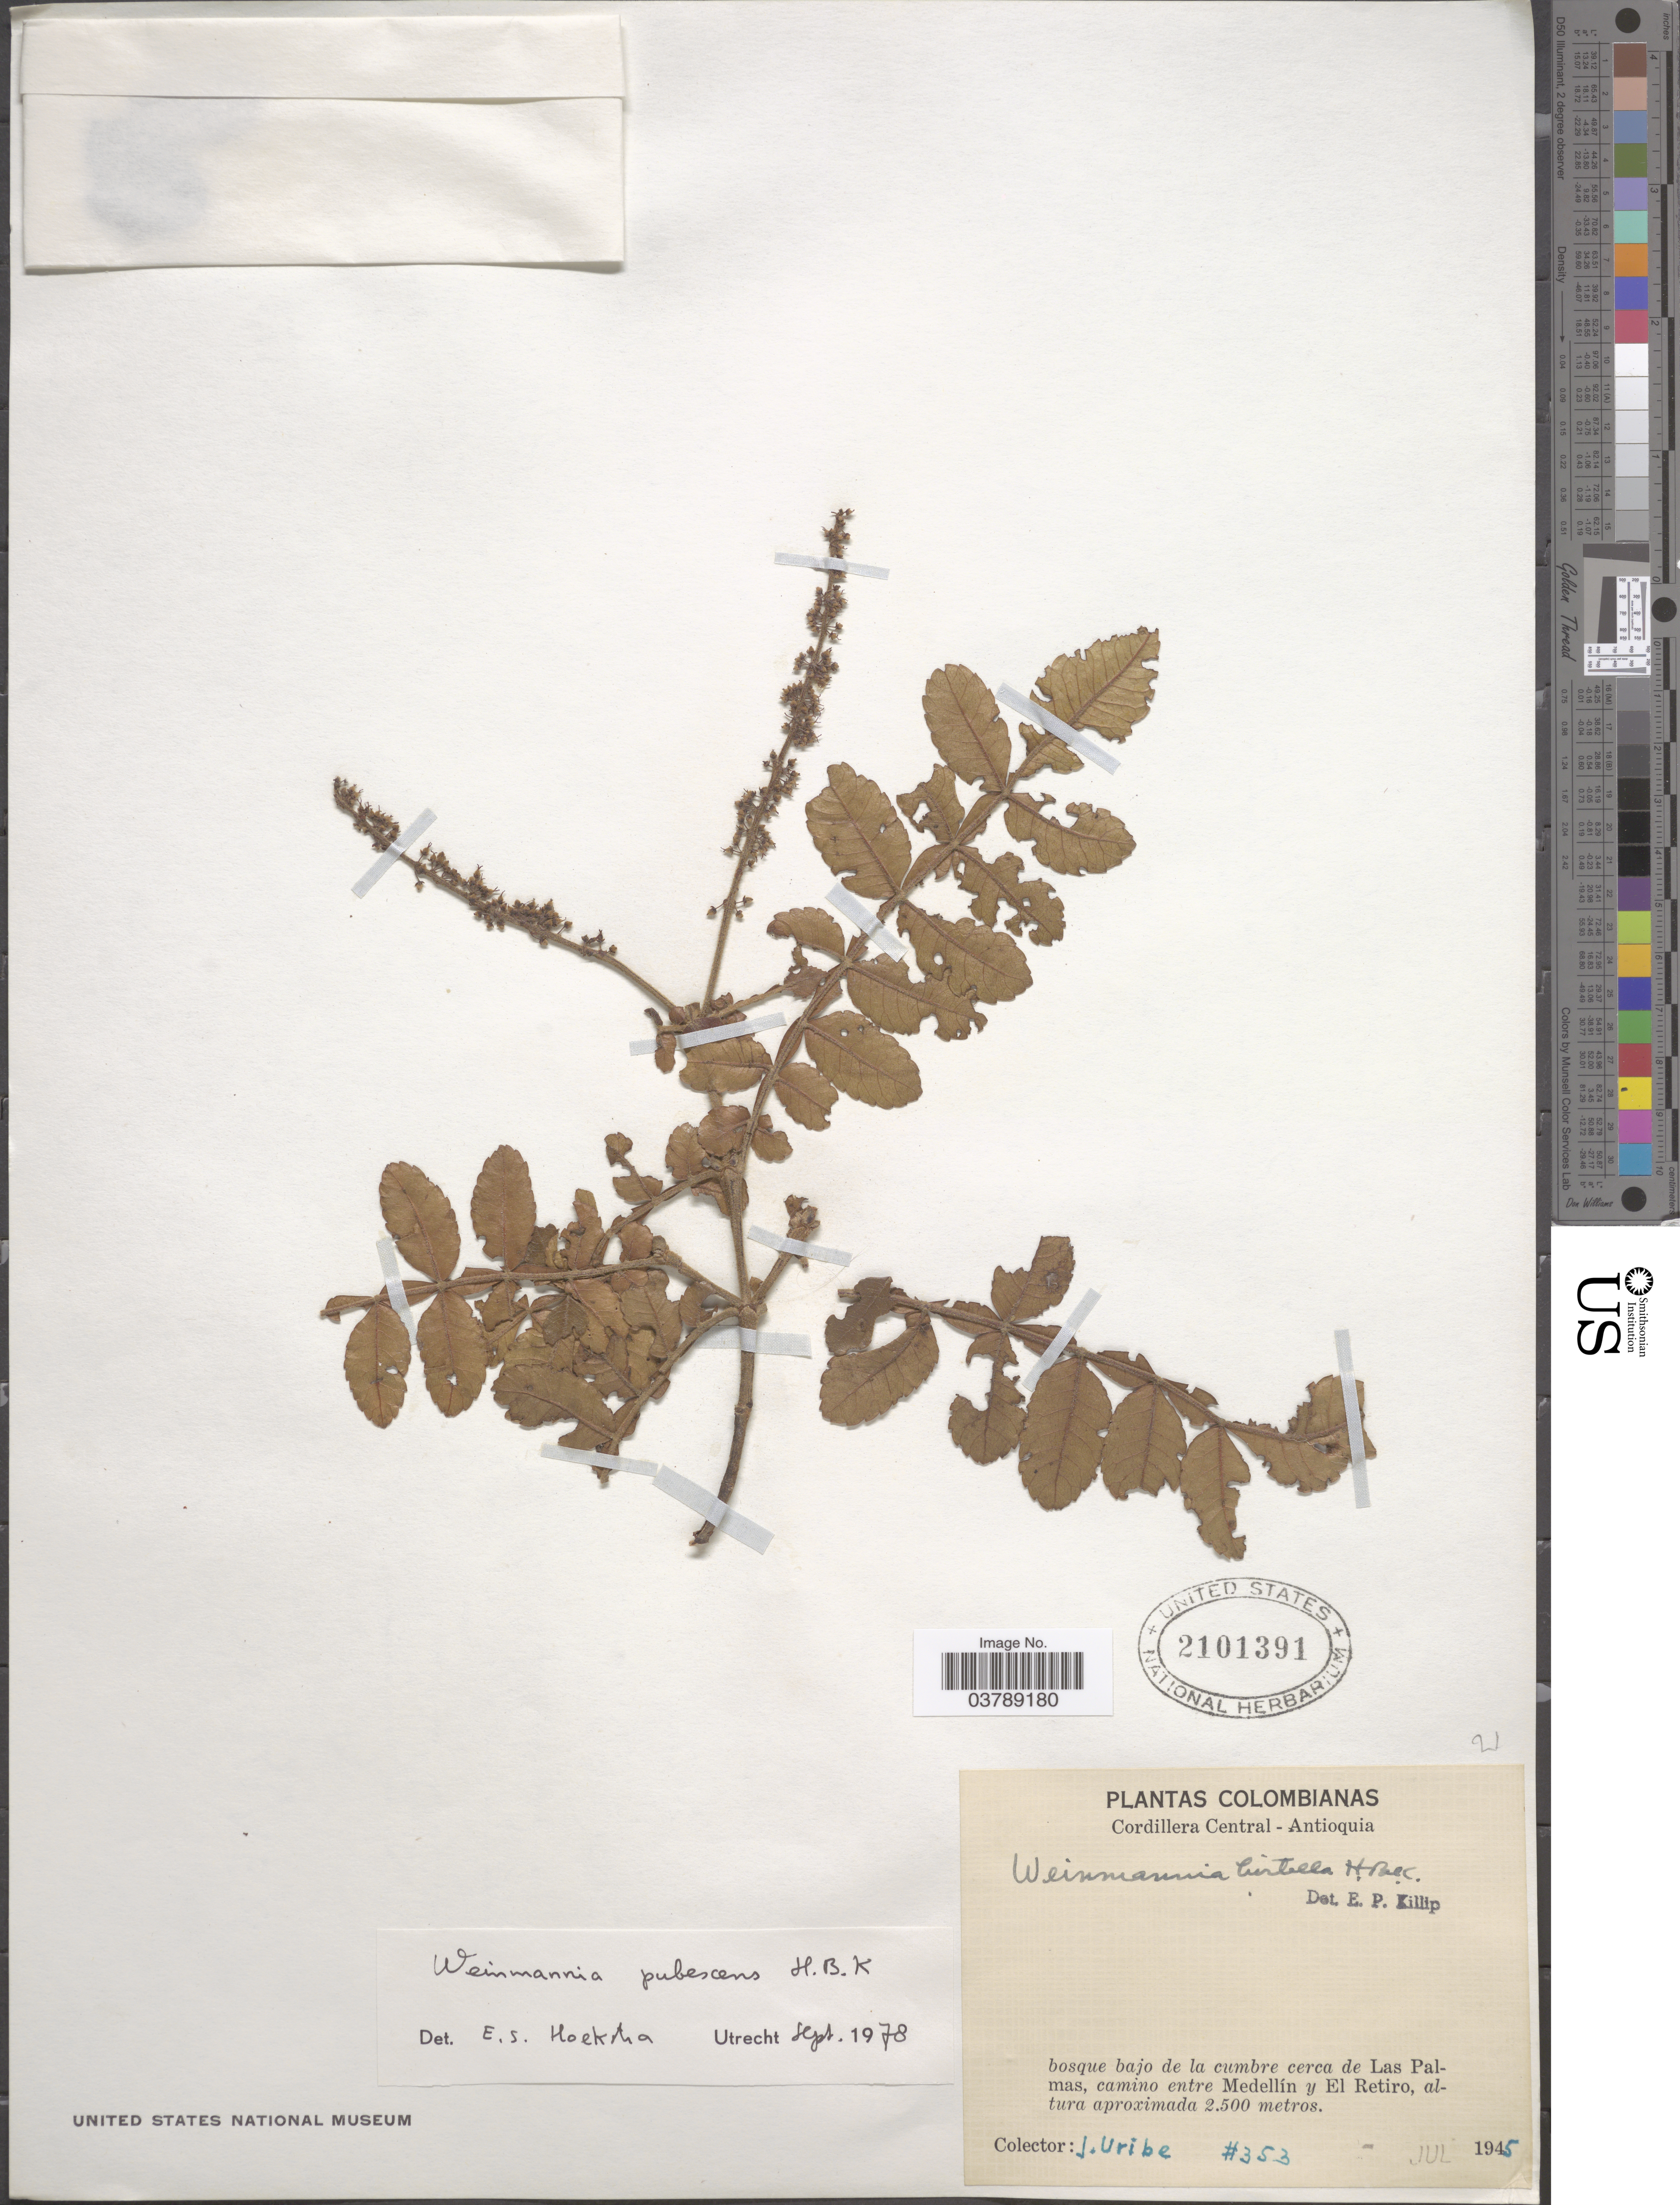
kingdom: Plantae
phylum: Tracheophyta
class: Magnoliopsida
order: Oxalidales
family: Cunoniaceae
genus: Weinmannia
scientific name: Weinmannia hirtella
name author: Kunth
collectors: J. Uribe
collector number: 353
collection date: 1945-07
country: Colombia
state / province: Antioquia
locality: Cordillera Central. Bosque bajo de la cumbre cerca de Las Palmas, camino entre Medellín y El Retiro.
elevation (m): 2500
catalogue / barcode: US 2101391